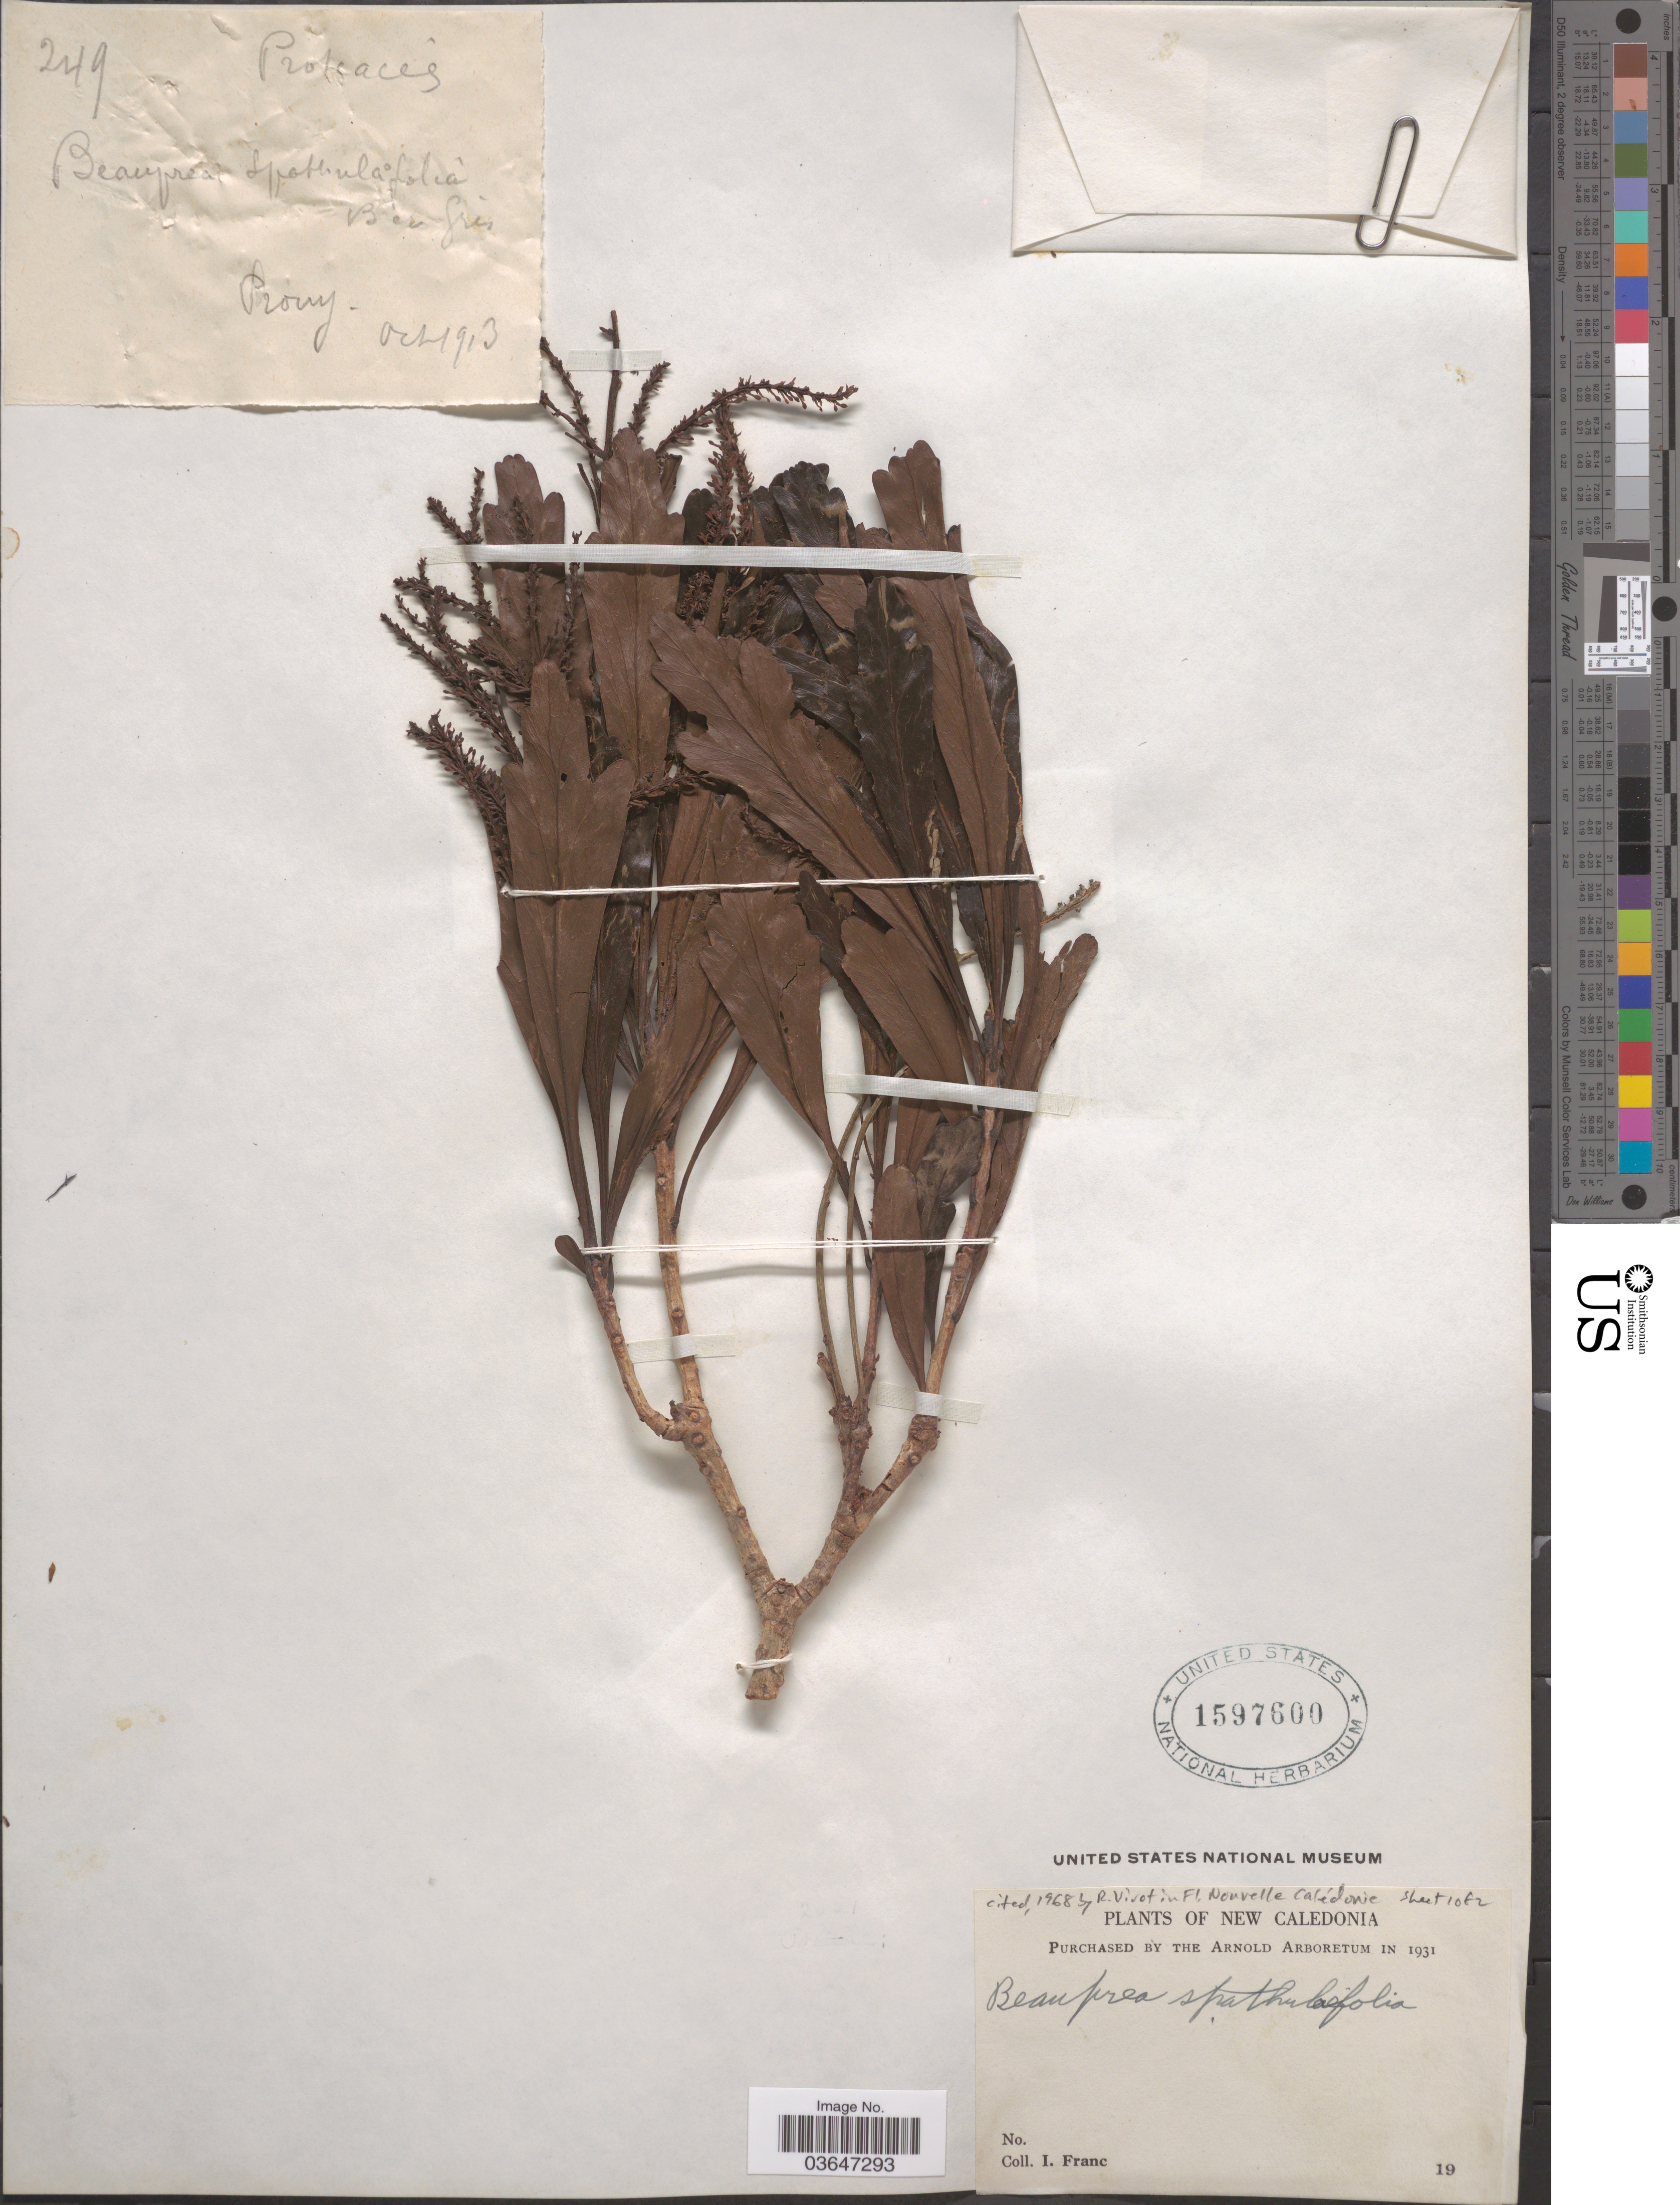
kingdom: Plantae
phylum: Tracheophyta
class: Magnoliopsida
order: Proteales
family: Proteaceae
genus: Beauprea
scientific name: Beauprea spathulifolia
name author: Brongn. & Gris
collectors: I. Franc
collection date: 1913-10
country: New Caledonia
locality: Prony.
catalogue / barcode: US 1597600